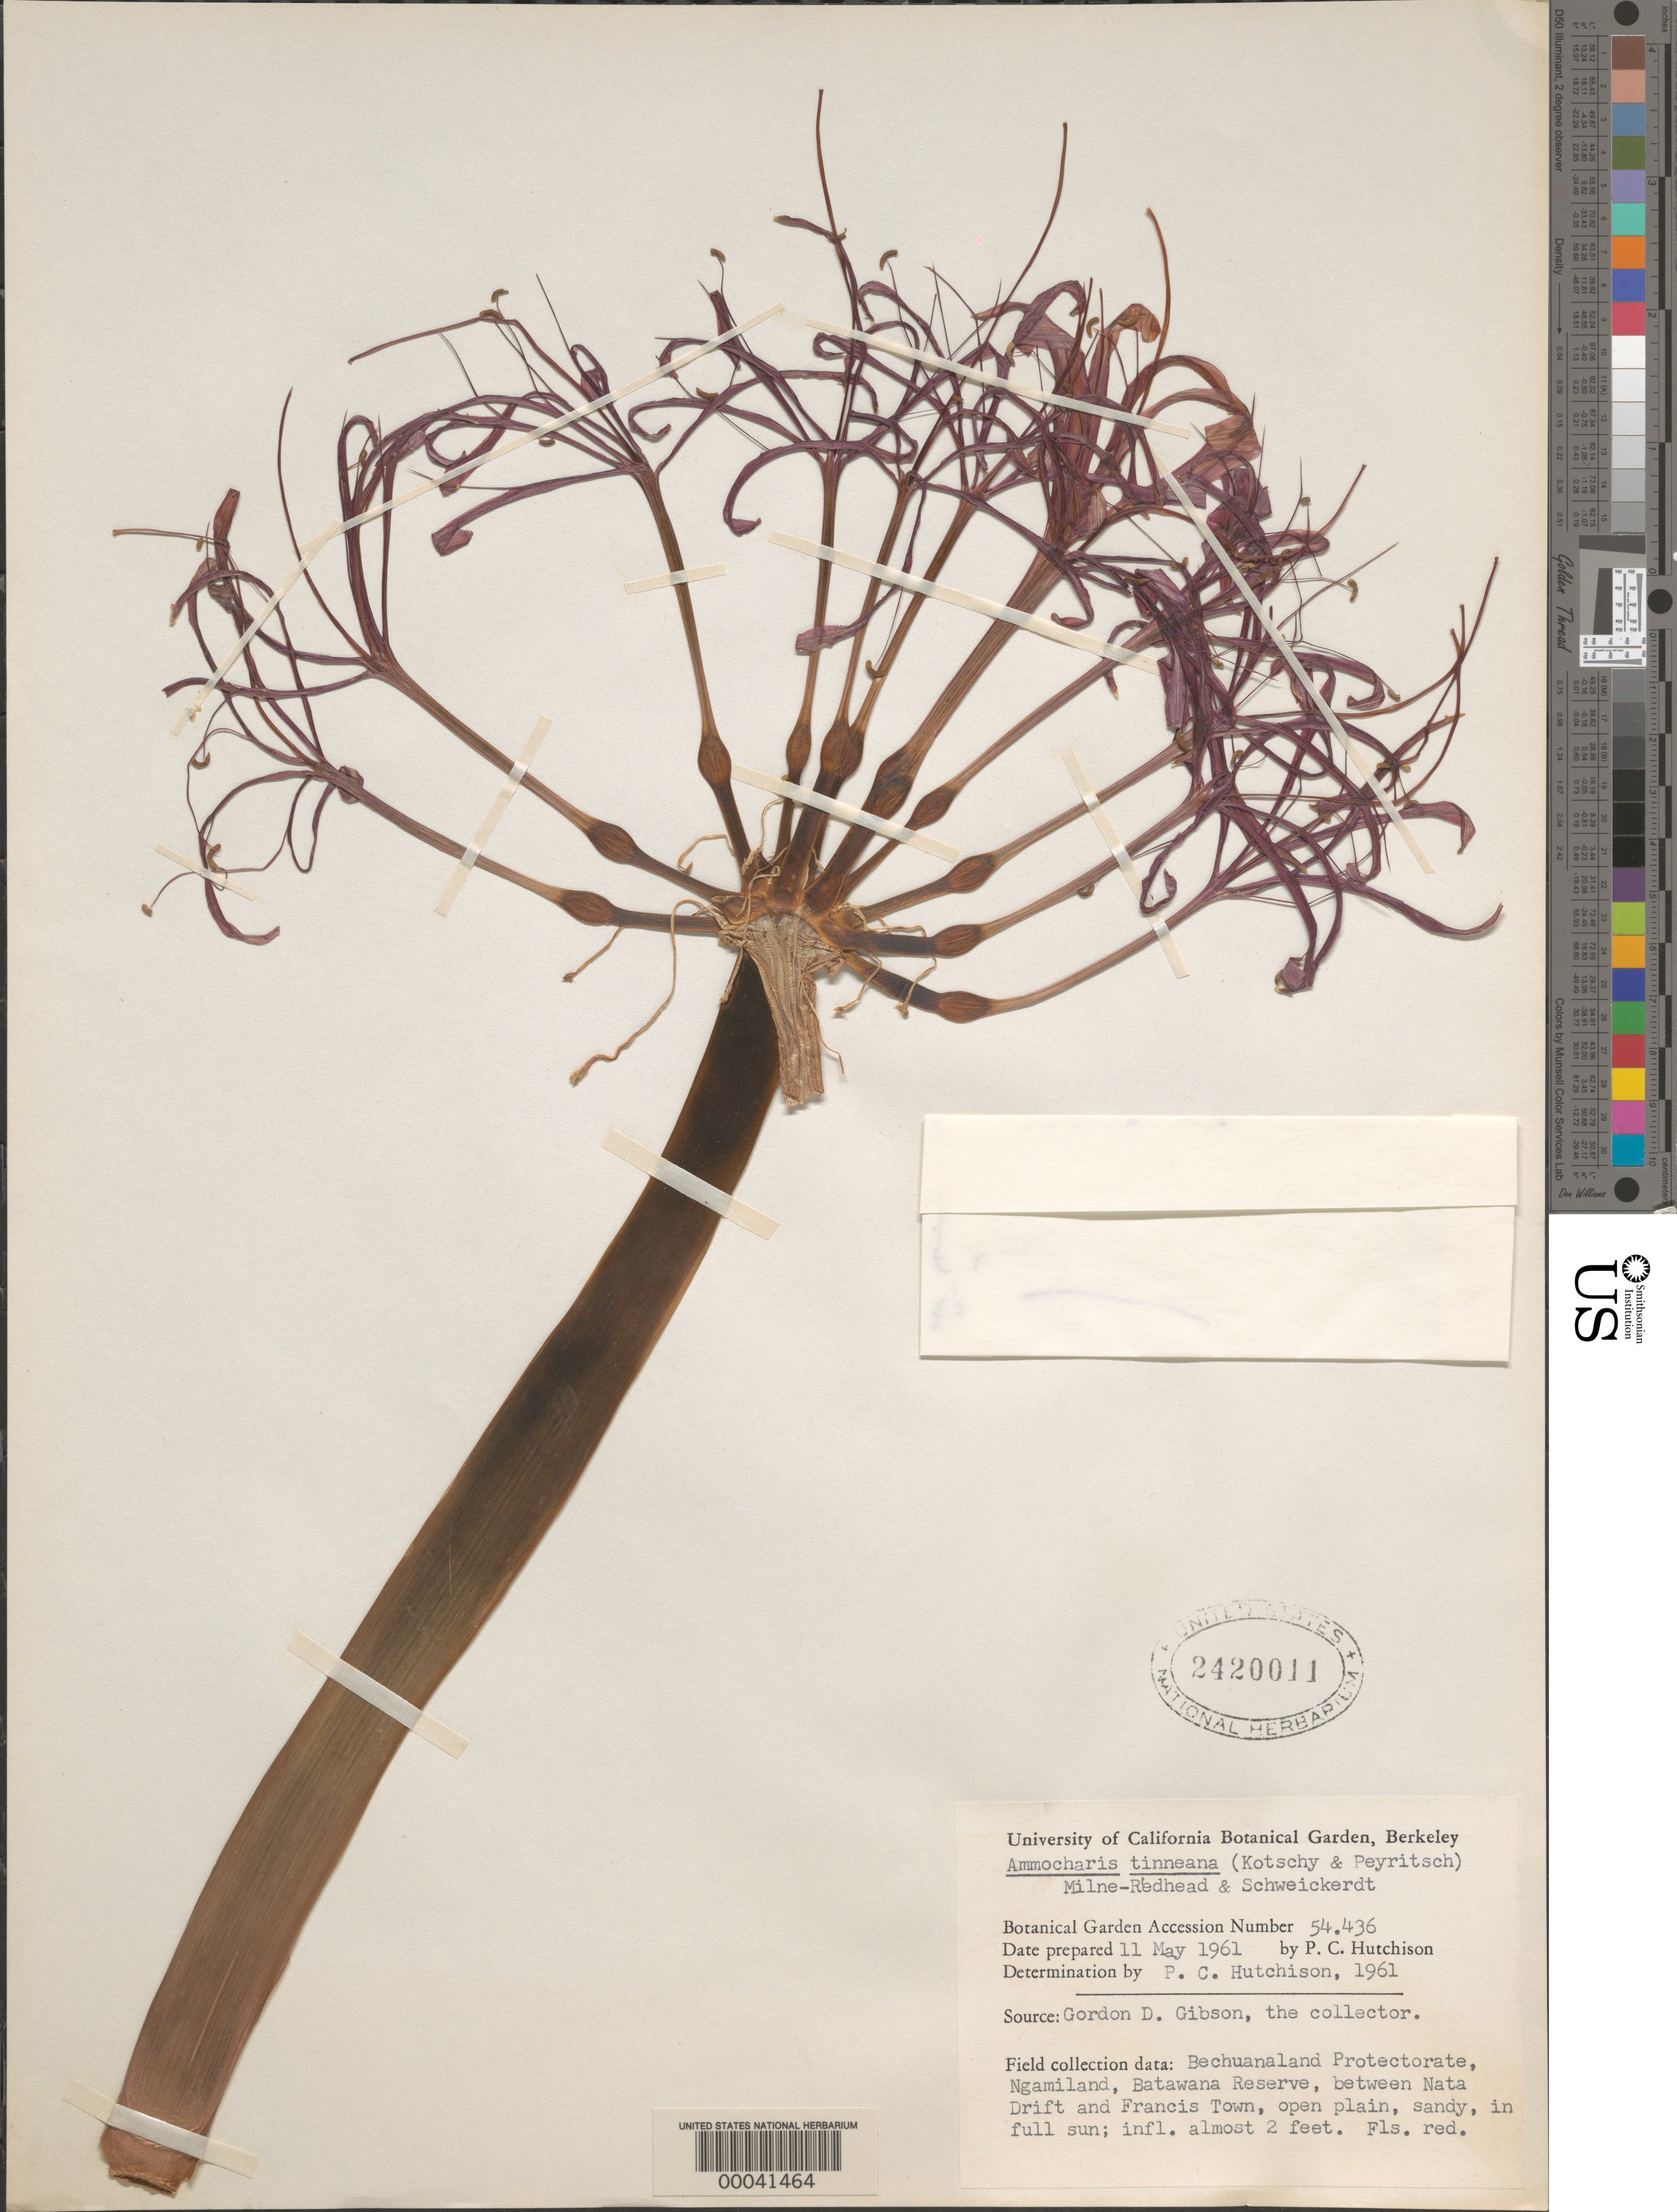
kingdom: Plantae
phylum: Tracheophyta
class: Liliopsida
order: Asparagales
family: Amaryllidaceae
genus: Ammocharis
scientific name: Ammocharis tinneana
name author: (Kotschy & Peyr.) Milne-Redh. & Schweick.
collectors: G. D. Gibson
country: Botswana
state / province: North East / North West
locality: Ngamiland, Botswana Reserve, between Nata Drift and Francis Town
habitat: Open sandy plain, in full sun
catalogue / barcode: US 2420011